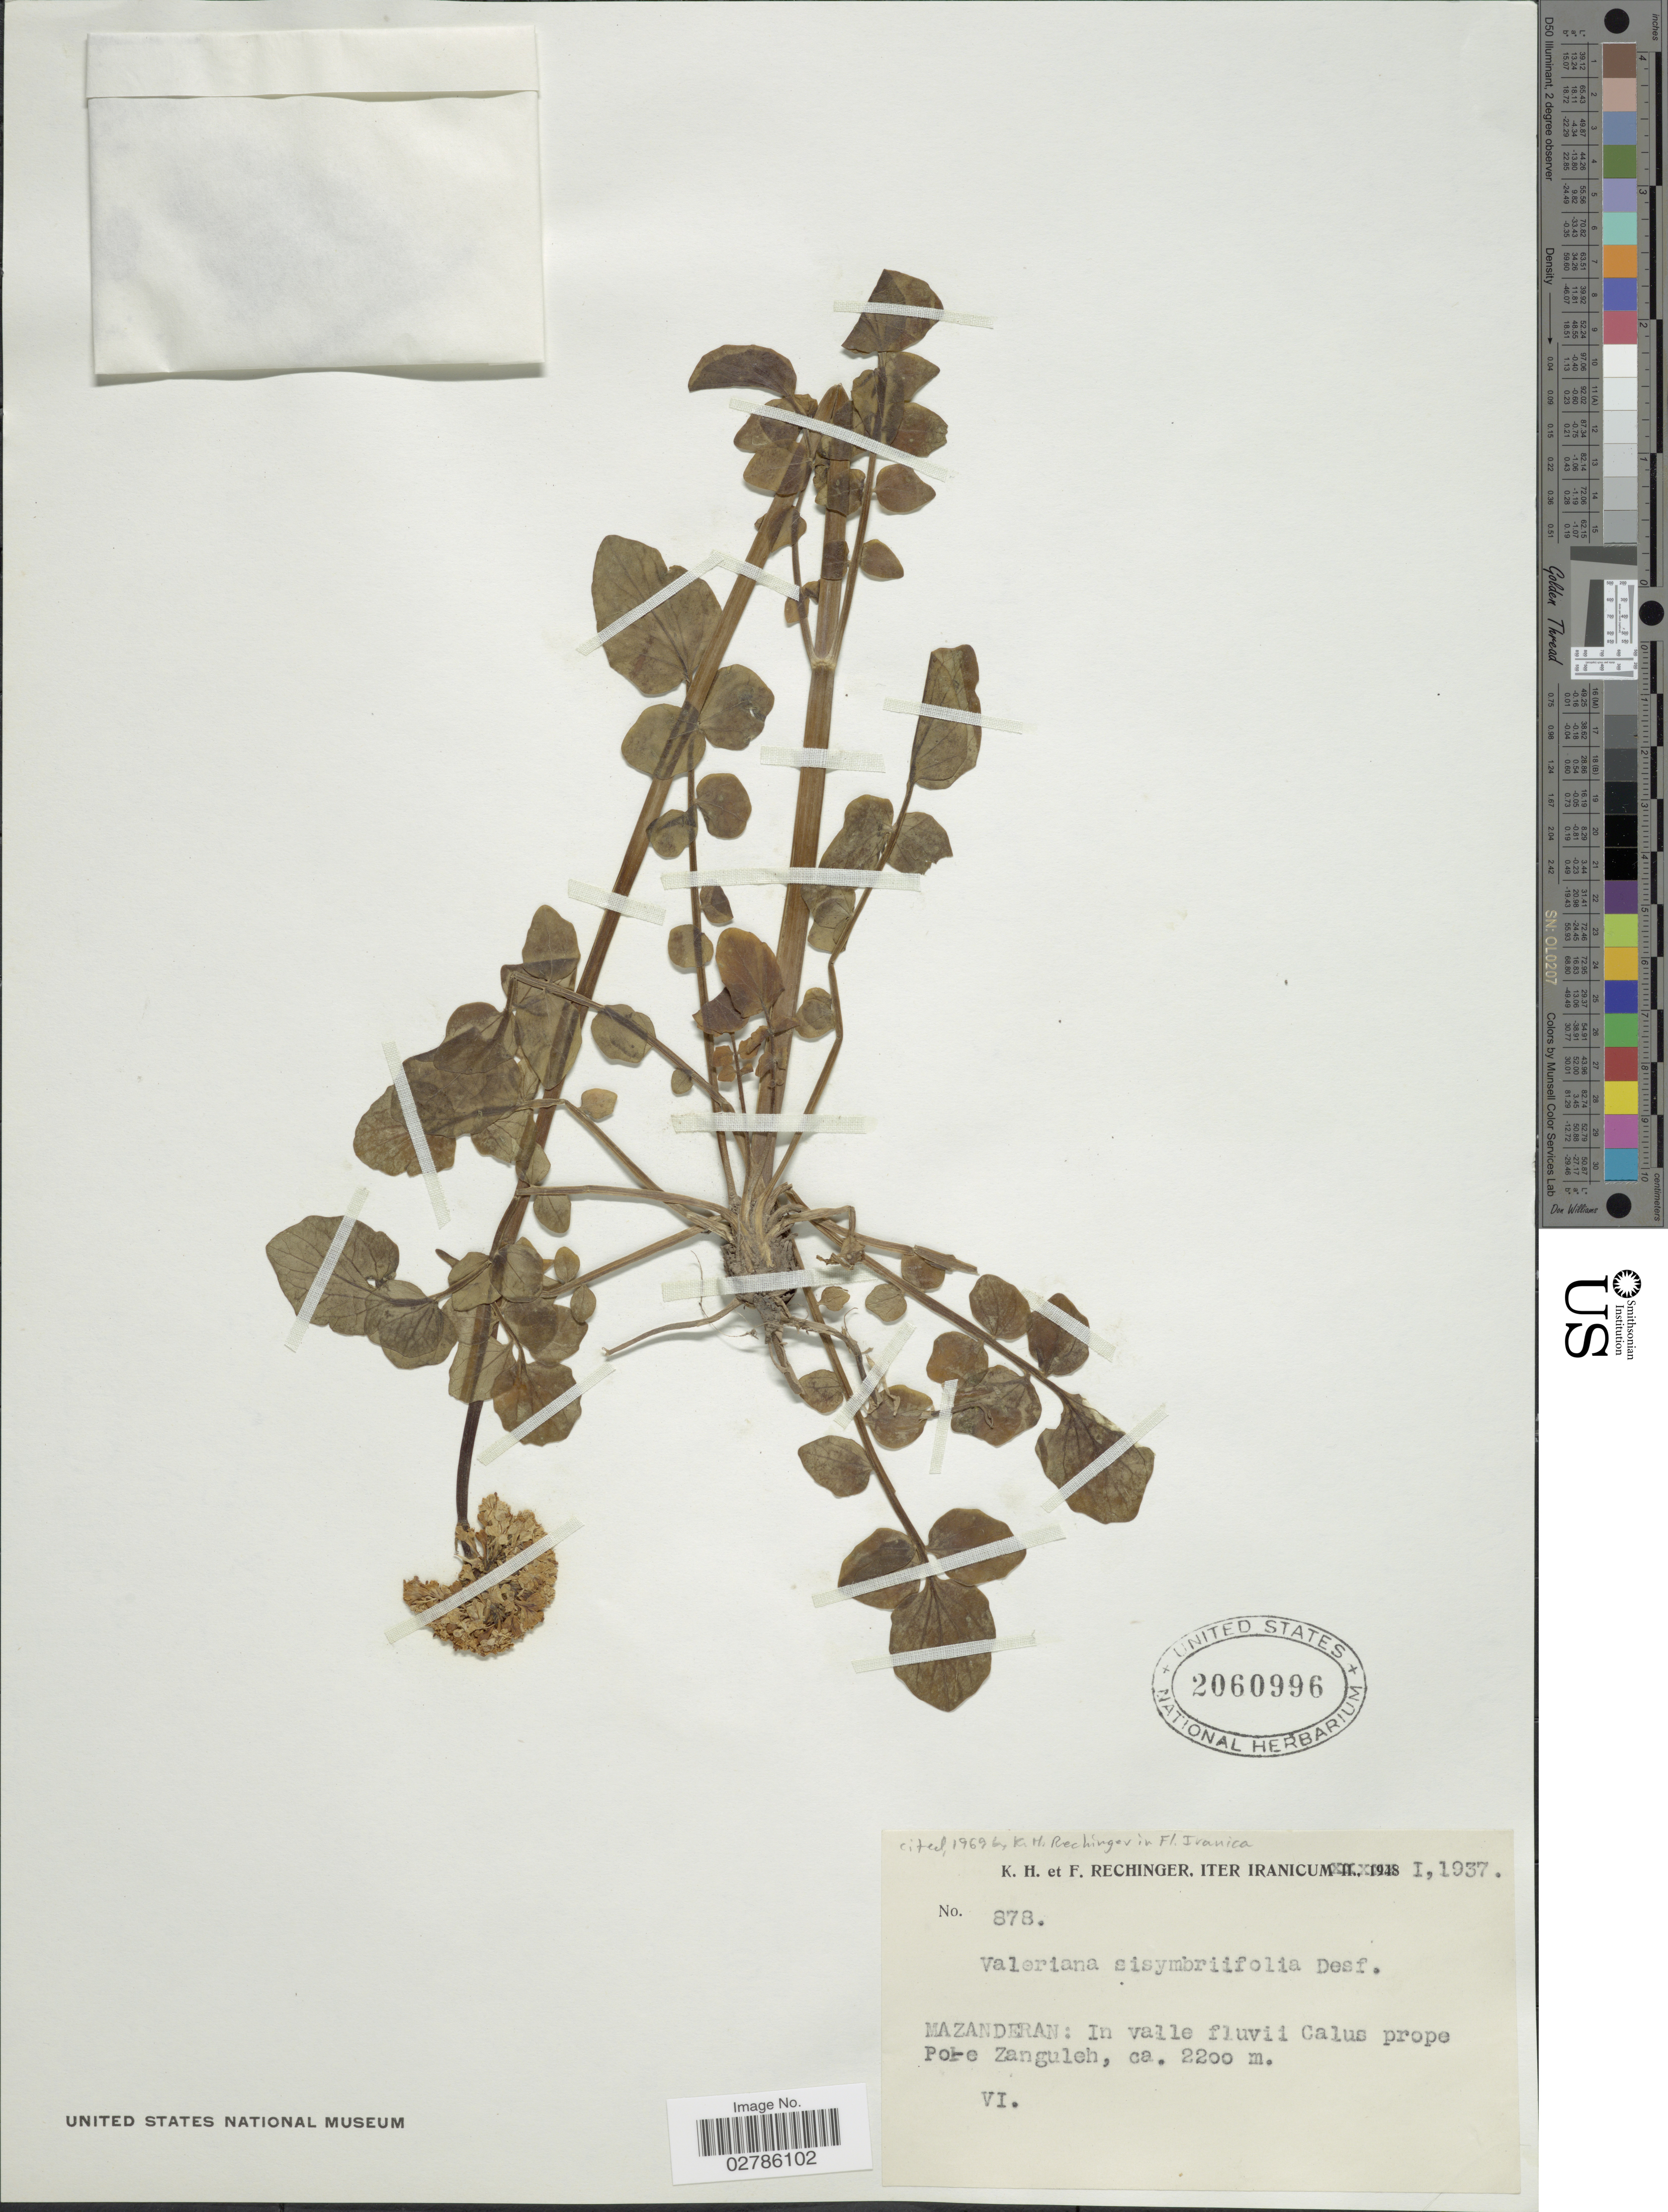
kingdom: Plantae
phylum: Tracheophyta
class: Magnoliopsida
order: Dipsacales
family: Caprifoliaceae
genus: Valeriana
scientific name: Valeriana sisymbriifolia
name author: Vahl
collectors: K. H. Rechinger & F. Rechinger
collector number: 878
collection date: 1937-06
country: Iran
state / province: Mazandaran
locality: Mazanderan: In valle fluvii Calus prope Pol-e Zanguleh.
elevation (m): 2200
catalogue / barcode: US 2060996